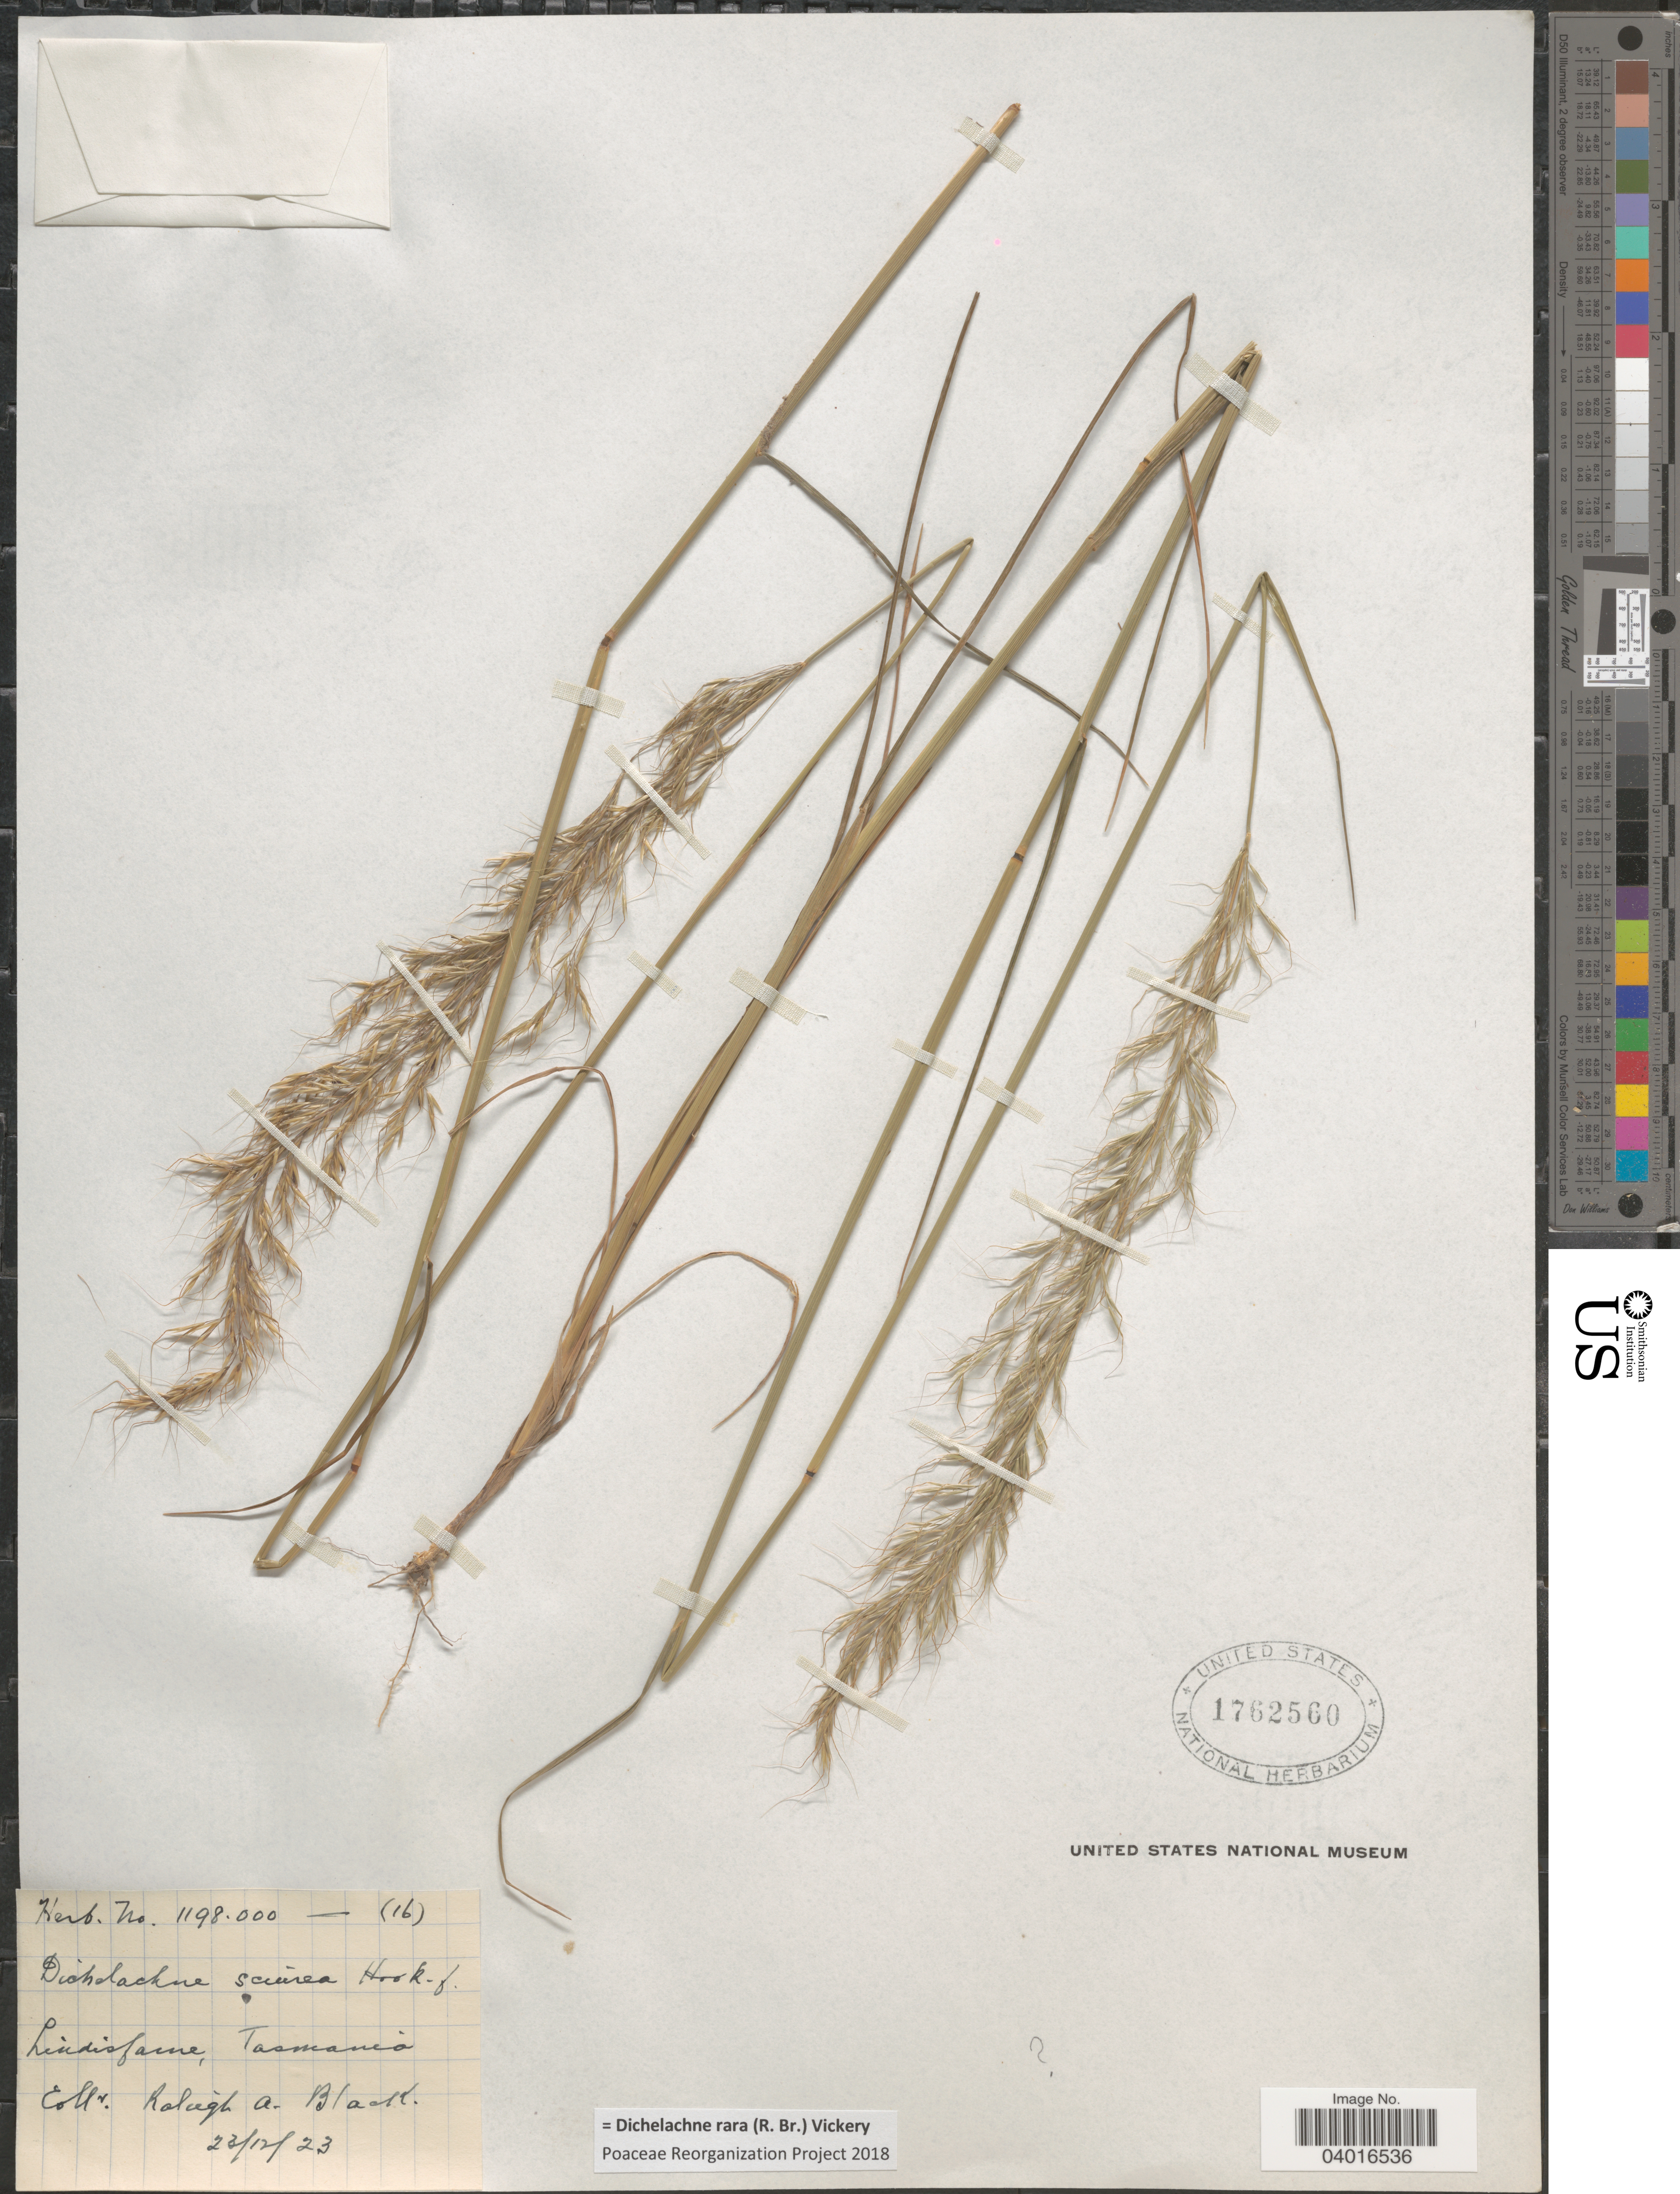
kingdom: Plantae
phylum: Tracheophyta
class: Liliopsida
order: Poales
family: Poaceae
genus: Dichelachne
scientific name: Dichelachne rara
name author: (R. Br.) Vickery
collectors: R. A. Black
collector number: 1198.000/(16)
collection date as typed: Transcribed d/m/y: 23/12/23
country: Australia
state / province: Tasmania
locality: Lindisfarne.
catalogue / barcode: US 1762560